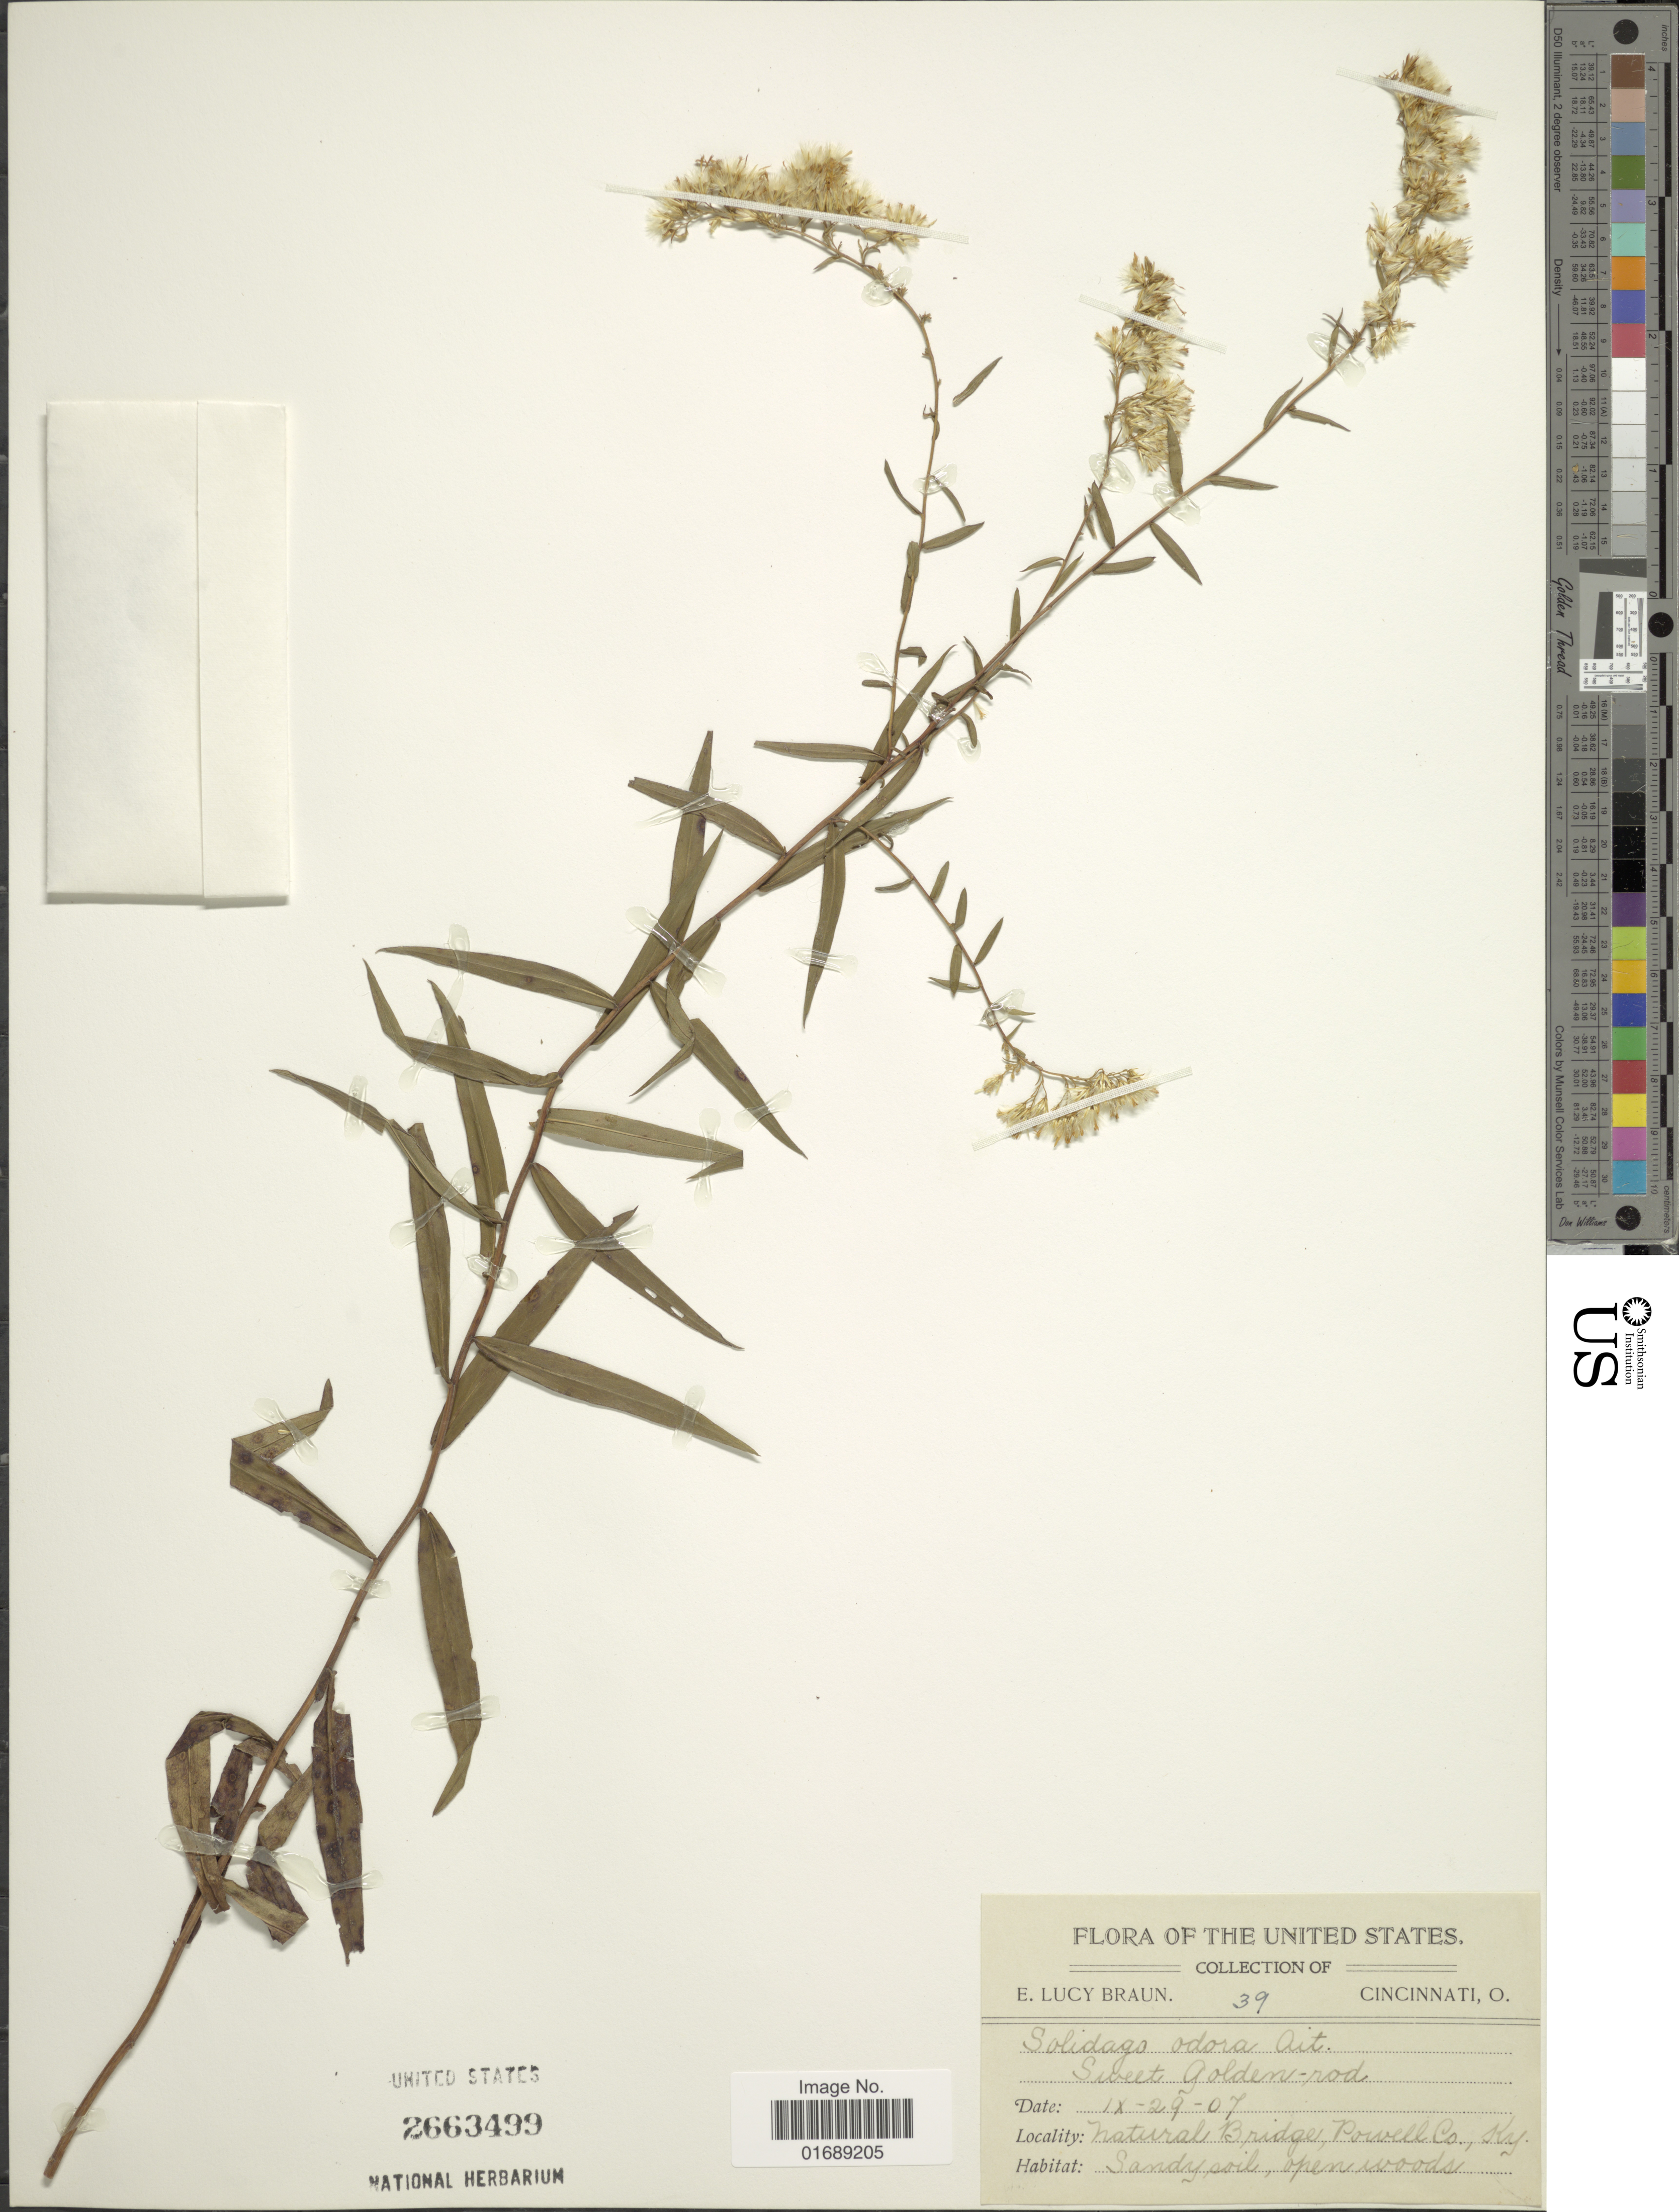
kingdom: Plantae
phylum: Tracheophyta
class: Magnoliopsida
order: Asterales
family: Asteraceae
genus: Solidago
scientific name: Solidago odora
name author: Aiton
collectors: E. L. Braun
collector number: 39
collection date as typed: Transcribed d/m/y: 29/9/7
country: United States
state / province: Kentucky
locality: Natural Bridge Powell Co. Ky.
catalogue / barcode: US 2663499